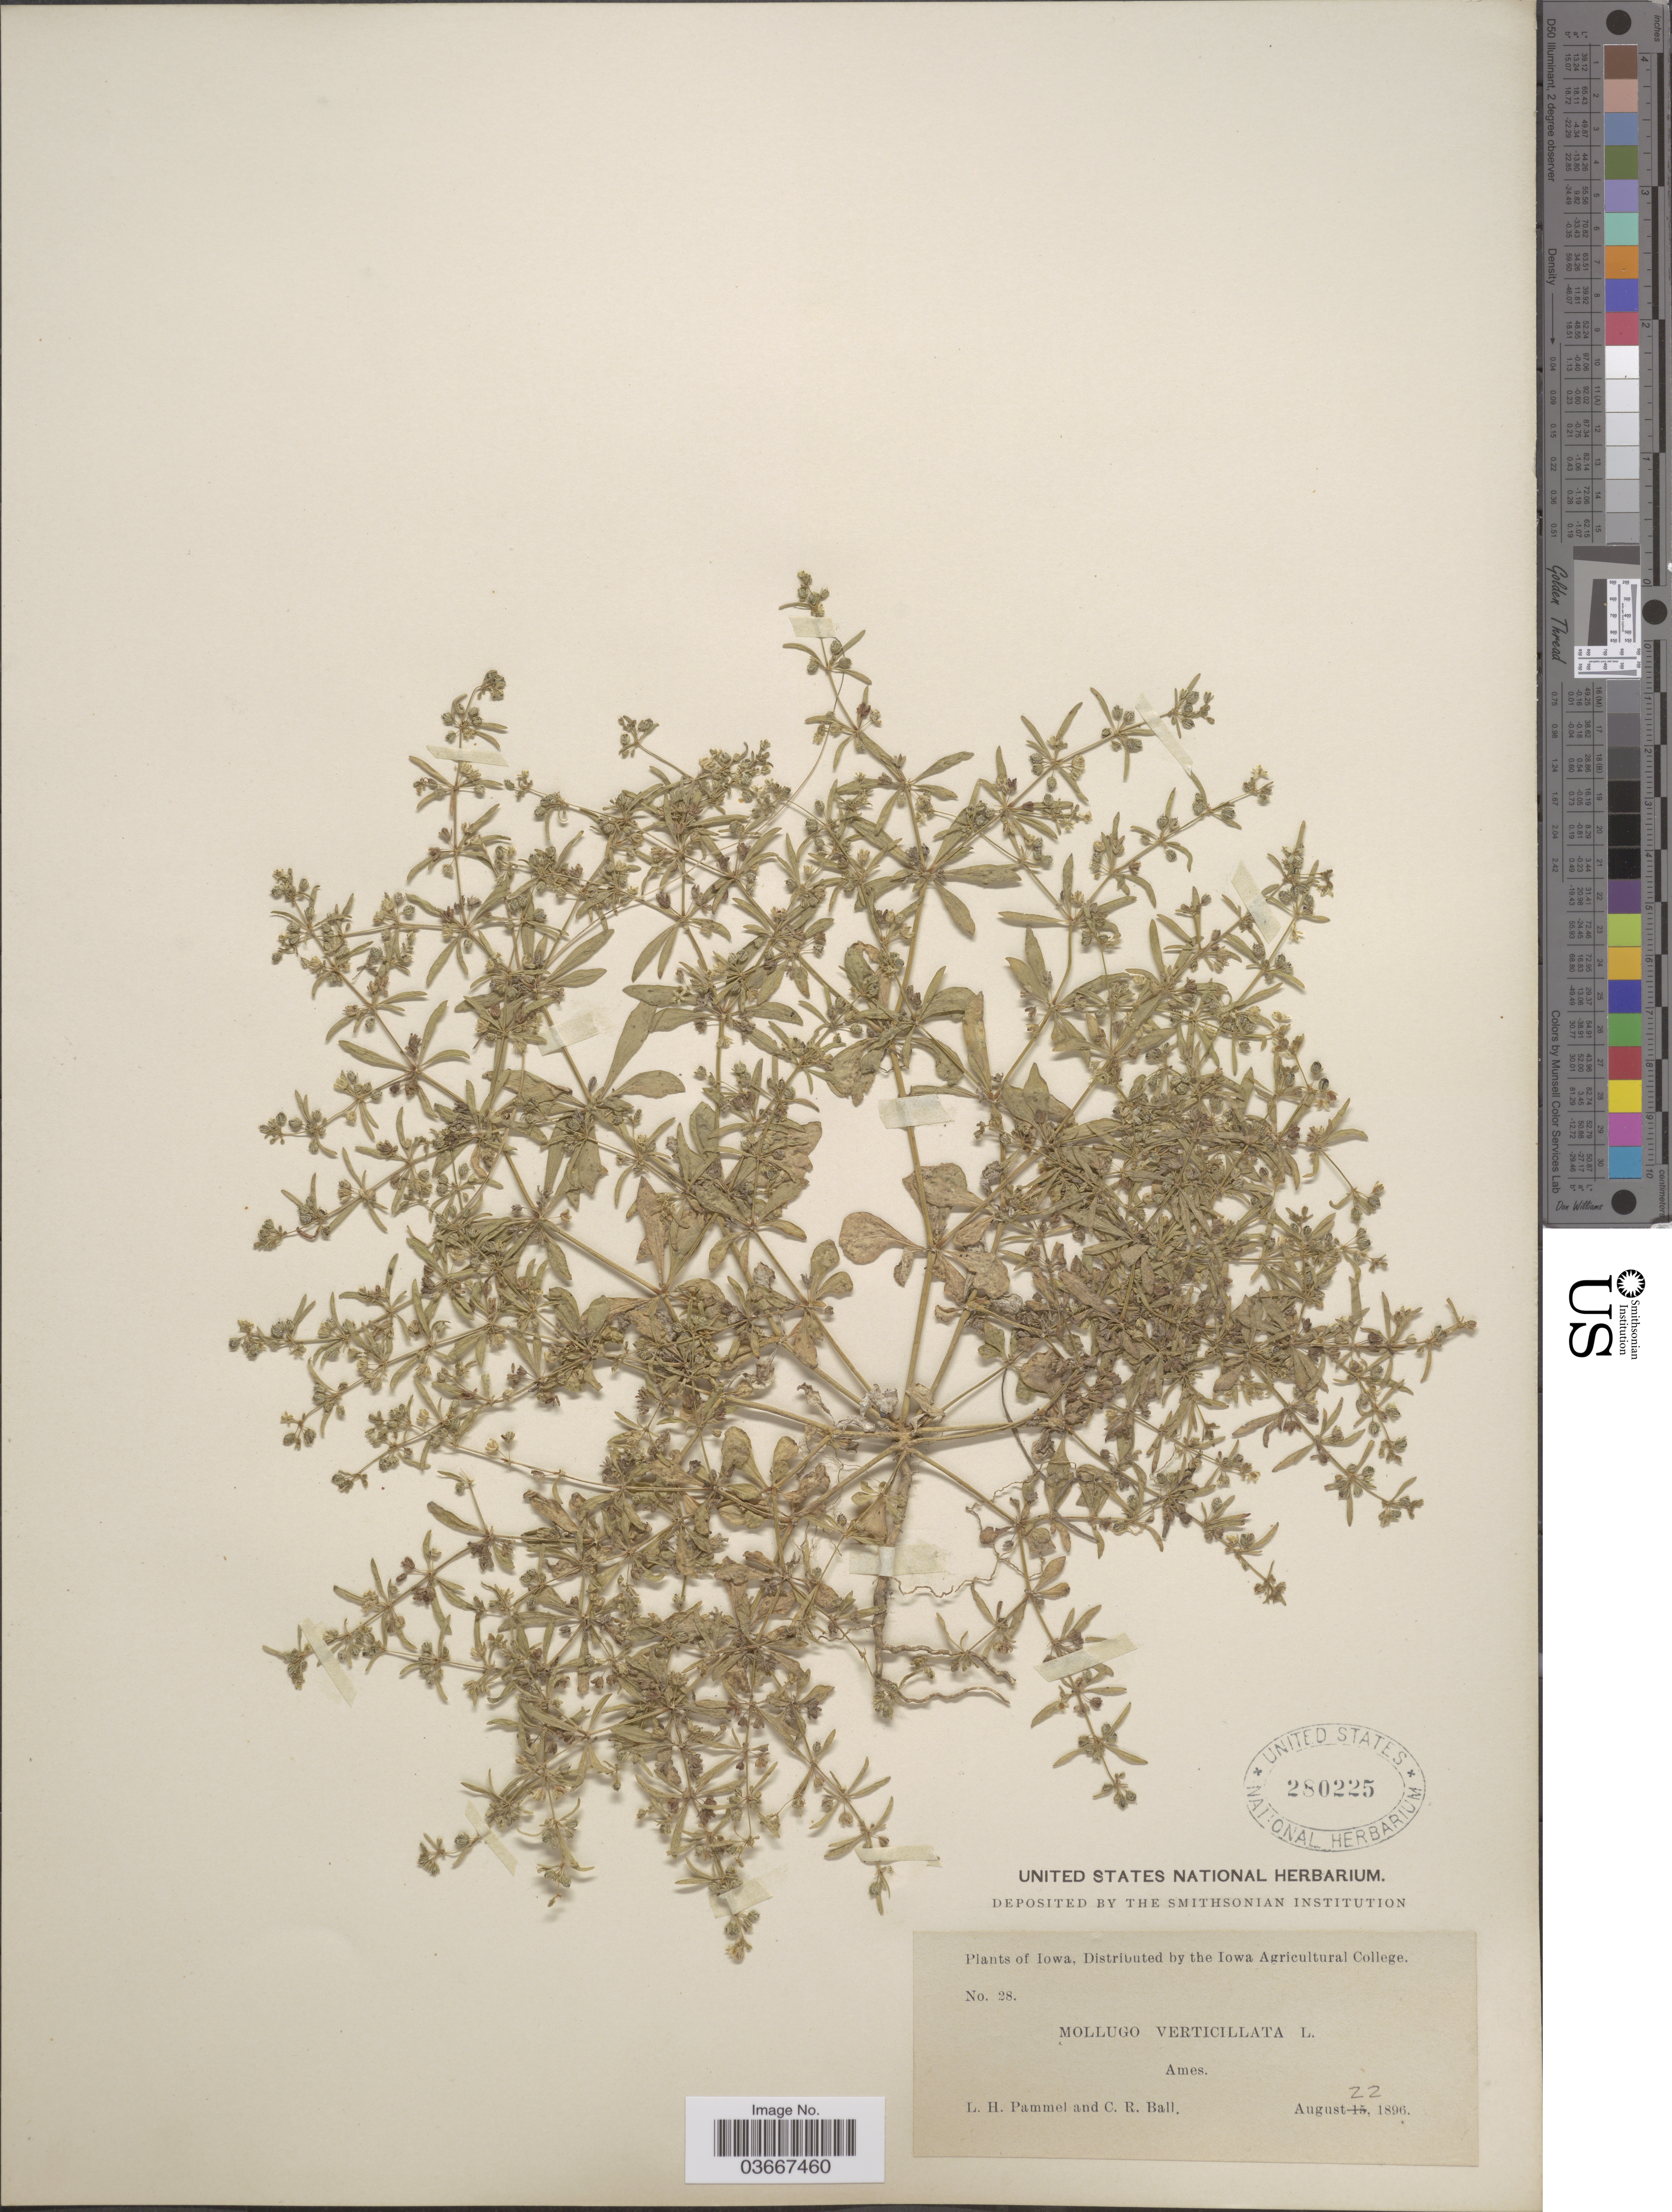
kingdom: Plantae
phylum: Tracheophyta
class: Magnoliopsida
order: Caryophyllales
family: Molluginaceae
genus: Mollugo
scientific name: Mollugo verticillata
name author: L.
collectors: L. Pammel & C. R. Ball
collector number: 28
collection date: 1896-08-22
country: United States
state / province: Iowa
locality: Ames.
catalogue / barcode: US 280225